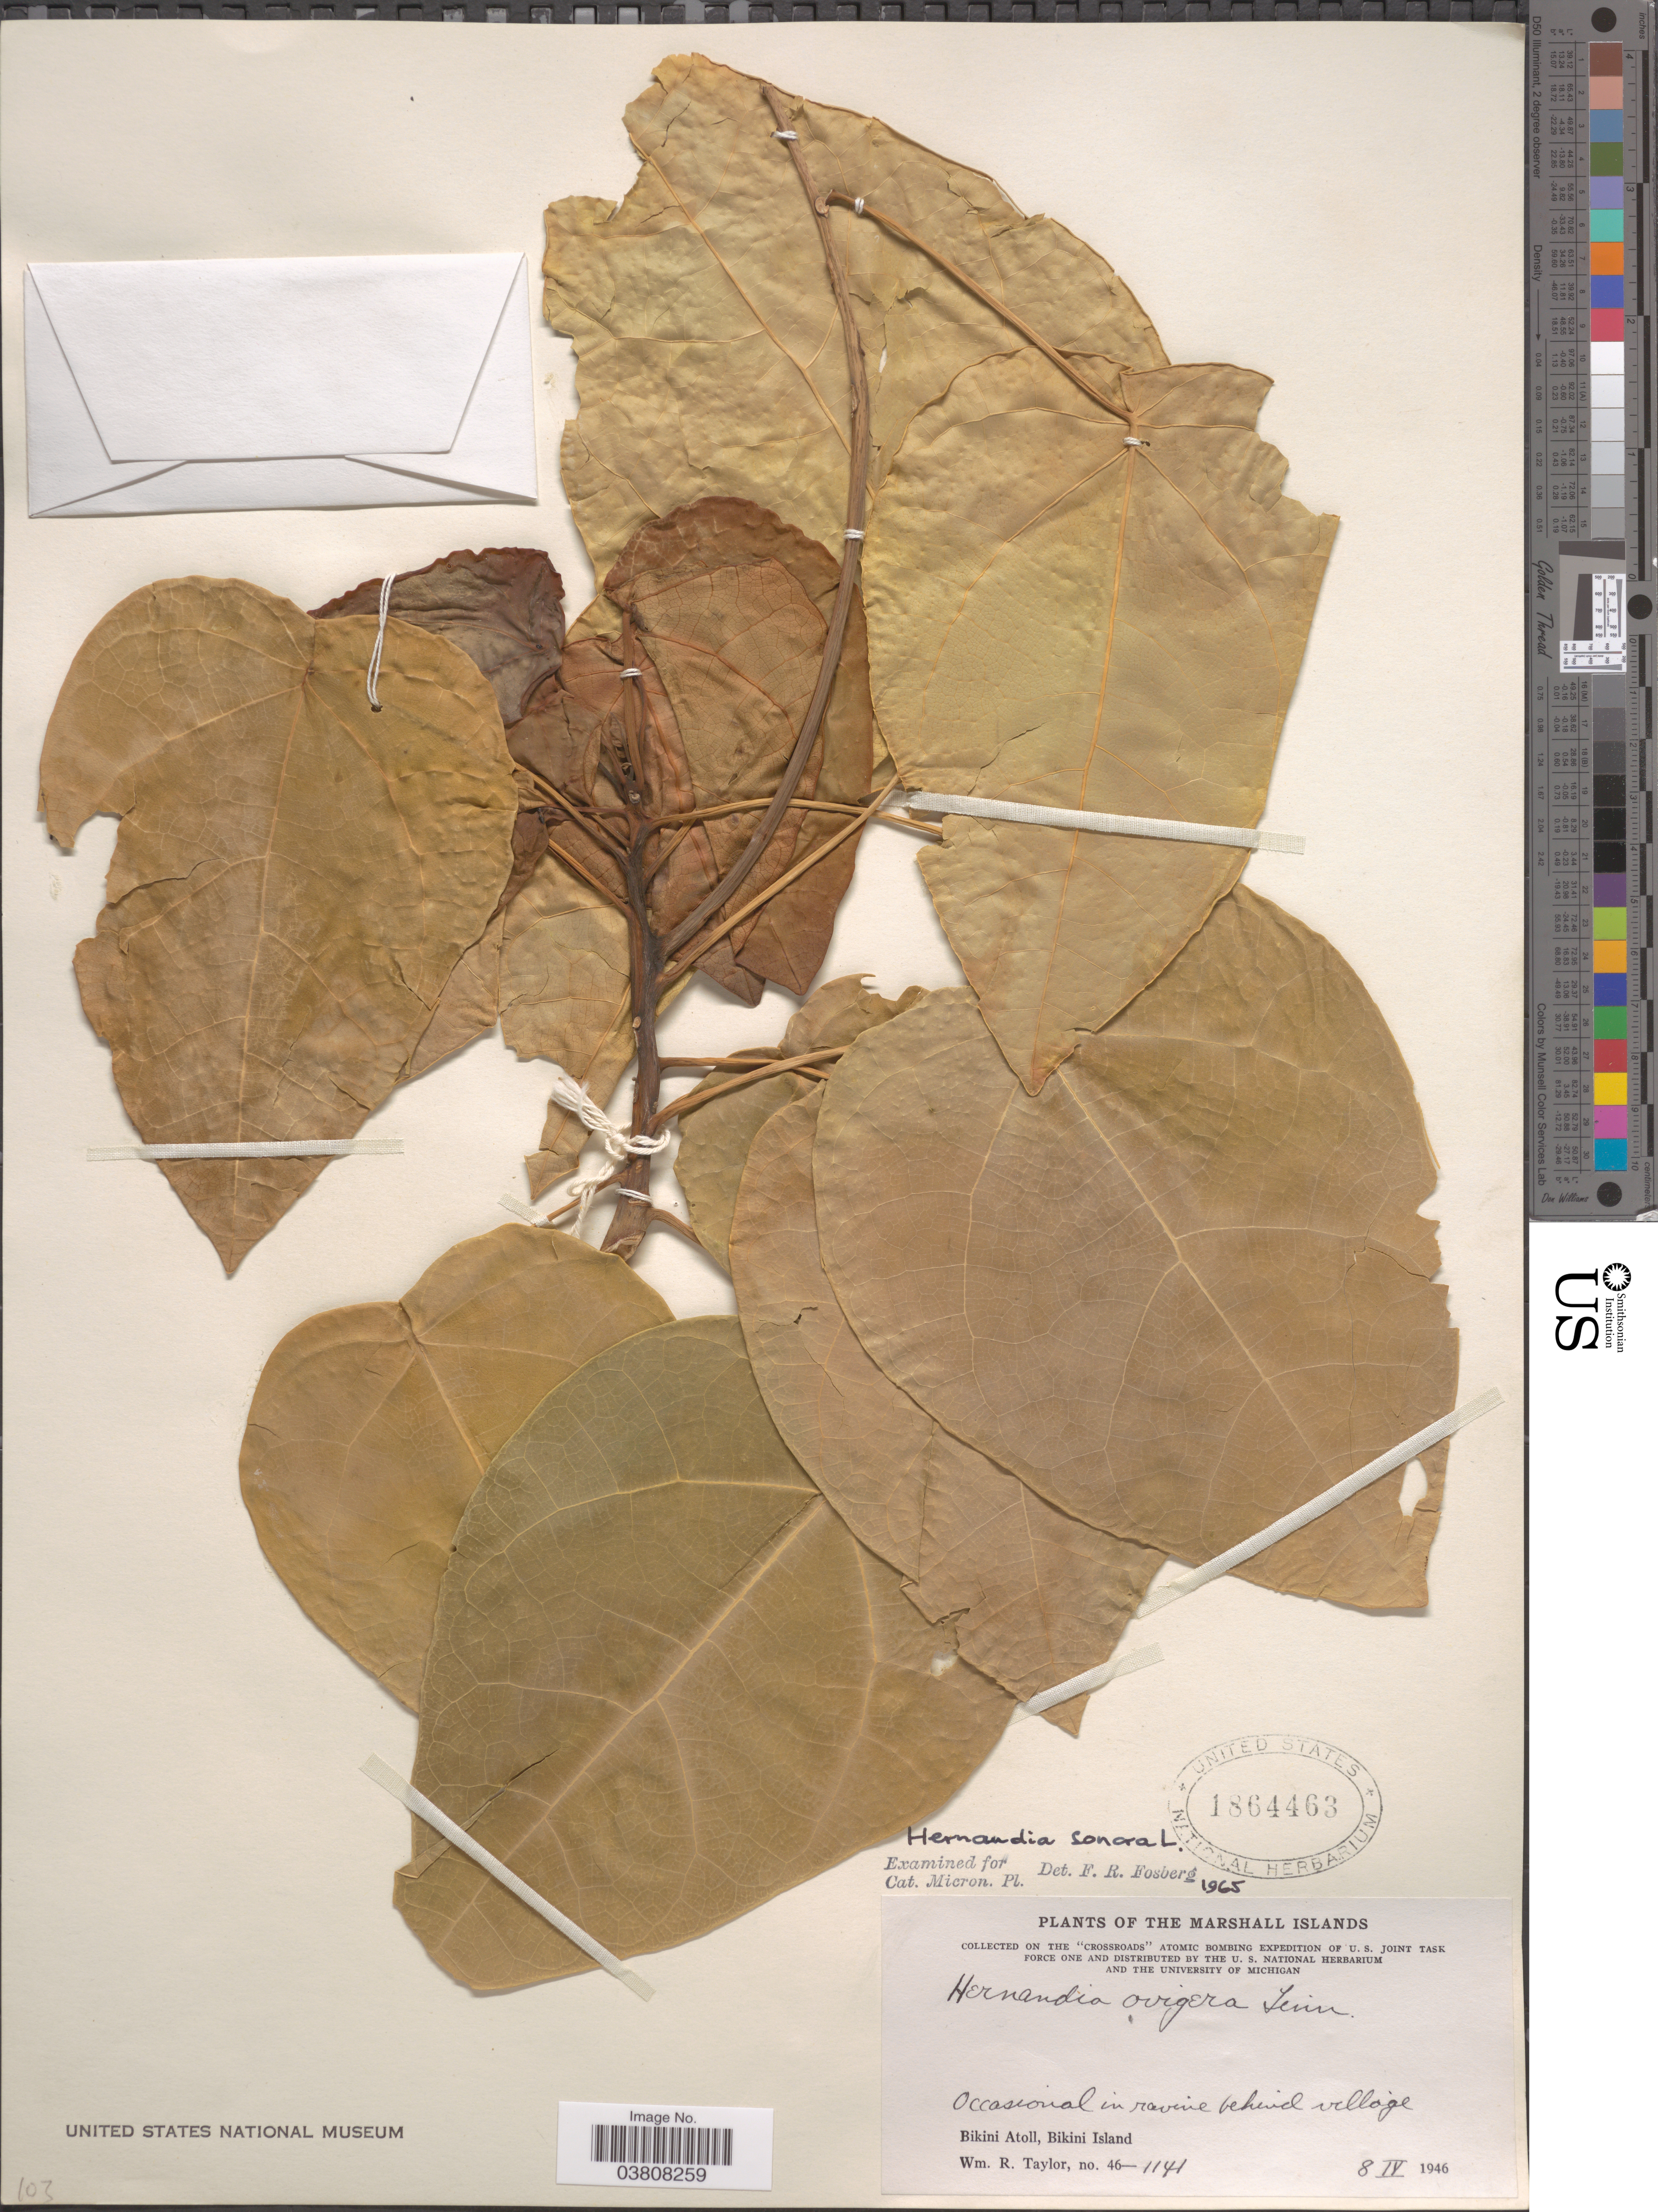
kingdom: Plantae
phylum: Tracheophyta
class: Magnoliopsida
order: Laurales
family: Hernandiaceae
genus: Hernandia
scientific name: Hernandia ovigera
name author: L.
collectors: W. R. Taylor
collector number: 46-1141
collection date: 1946-04-08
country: Marshall Islands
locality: In ravine behind village. Bikini Atoll, Bikini Island.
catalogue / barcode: US 1864463